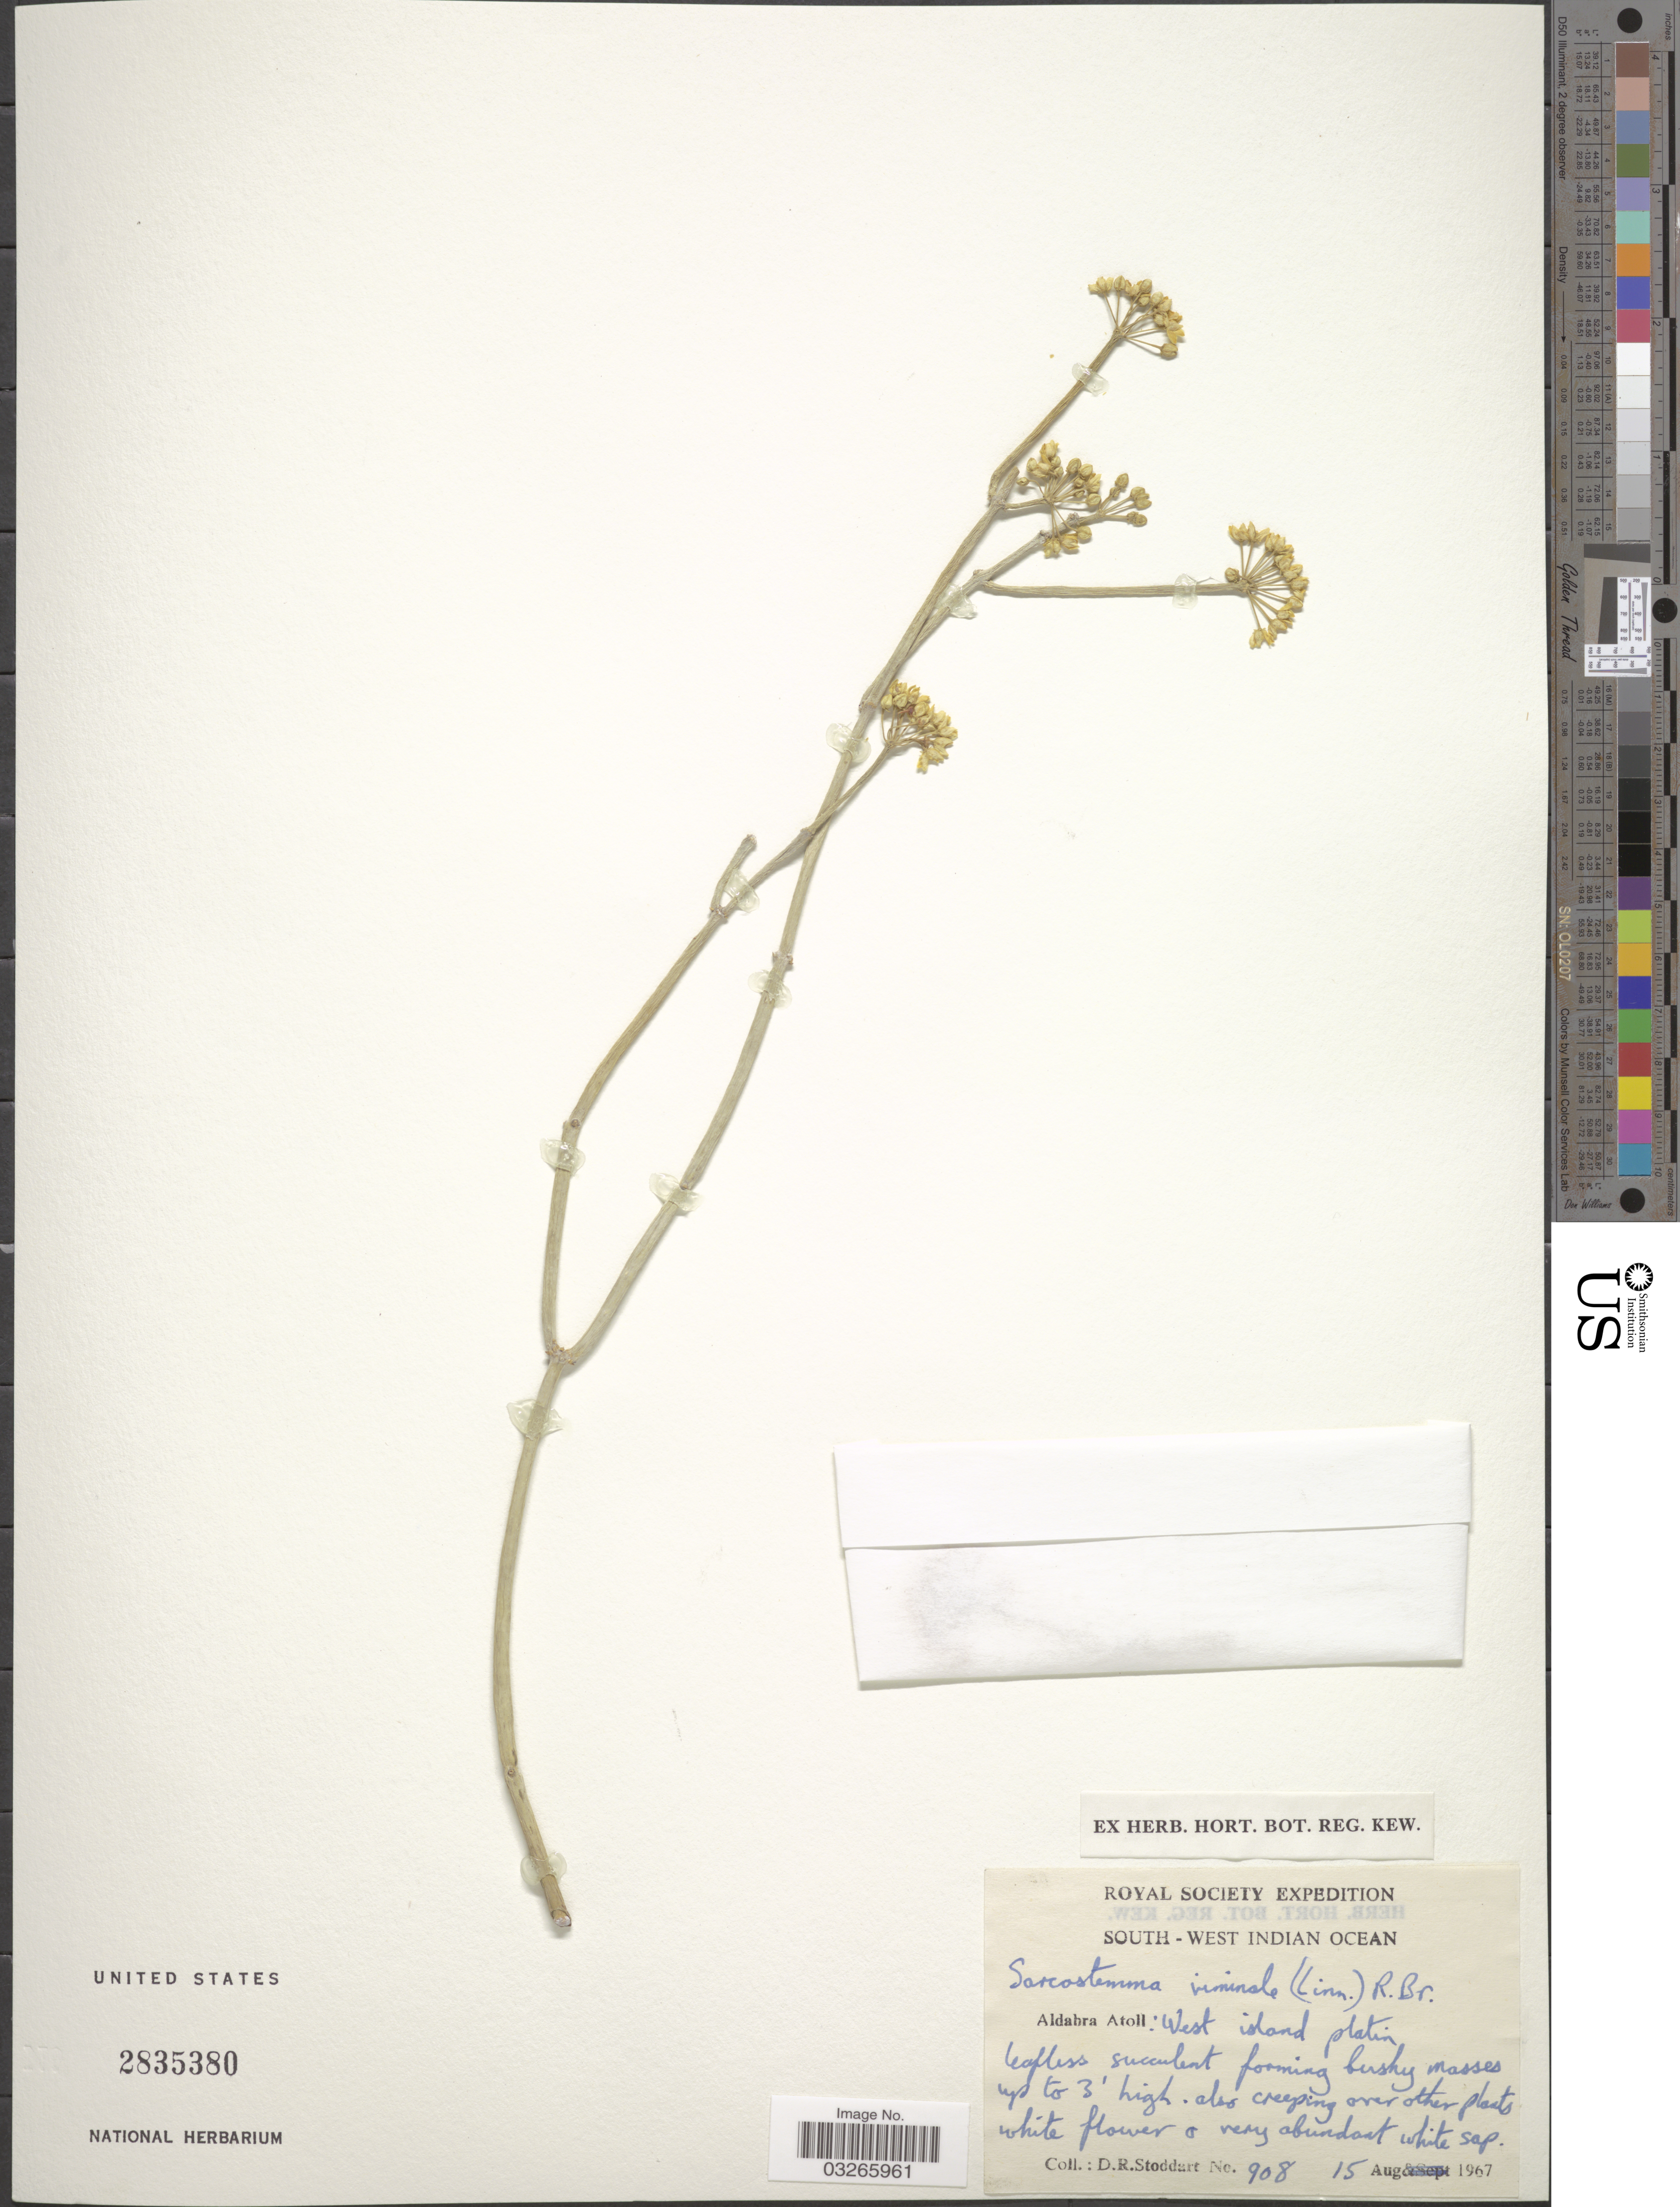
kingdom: Plantae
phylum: Tracheophyta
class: Magnoliopsida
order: Gentianales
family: Apocynaceae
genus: Sarcostemma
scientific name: Sarcostemma viminale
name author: (Linn) R. Br.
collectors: D. R. Stoddart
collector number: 908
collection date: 1967-08-15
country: Seychelles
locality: South-West Indian Ocean. Aldabra Atoll: West island platin.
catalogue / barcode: US 2835380